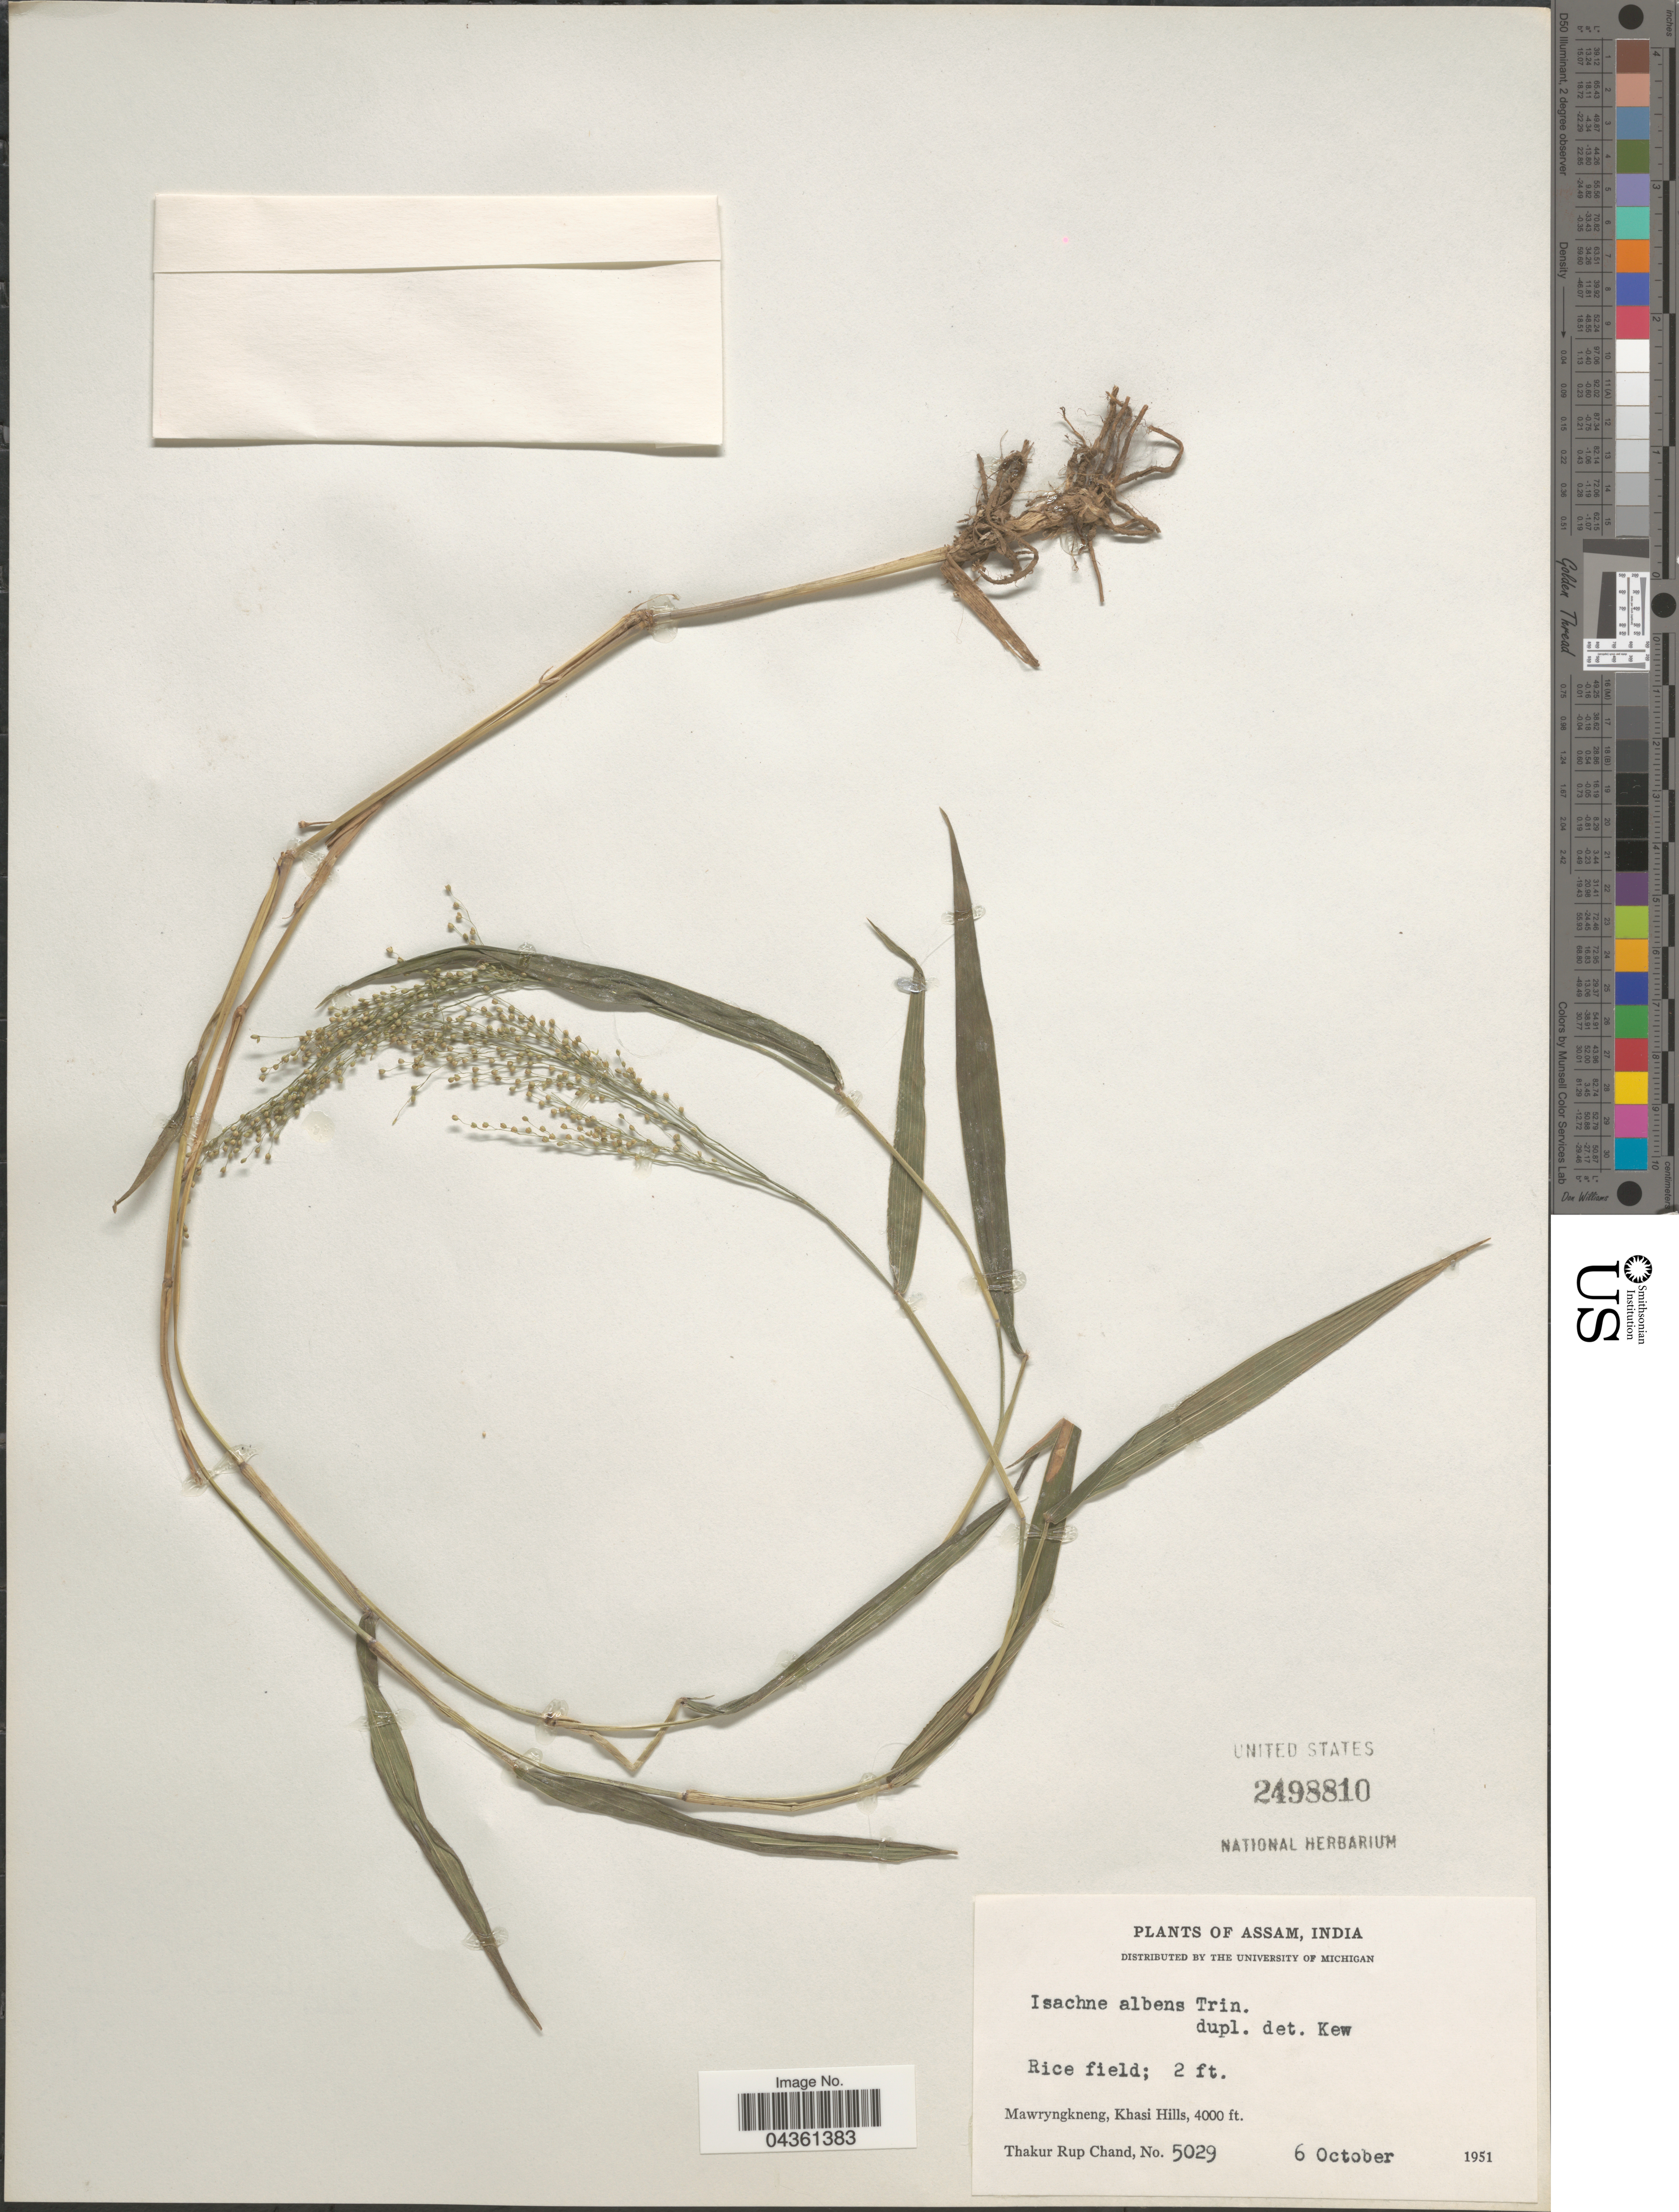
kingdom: Plantae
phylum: Tracheophyta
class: Liliopsida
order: Poales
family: Poaceae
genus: Isachne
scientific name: Isachne albens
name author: Trin.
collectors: T. R. Chand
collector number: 5029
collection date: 1951-10-06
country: India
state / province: Meghalaya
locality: Mawryngkneng, Khasi Hills.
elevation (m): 1219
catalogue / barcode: US 2498810